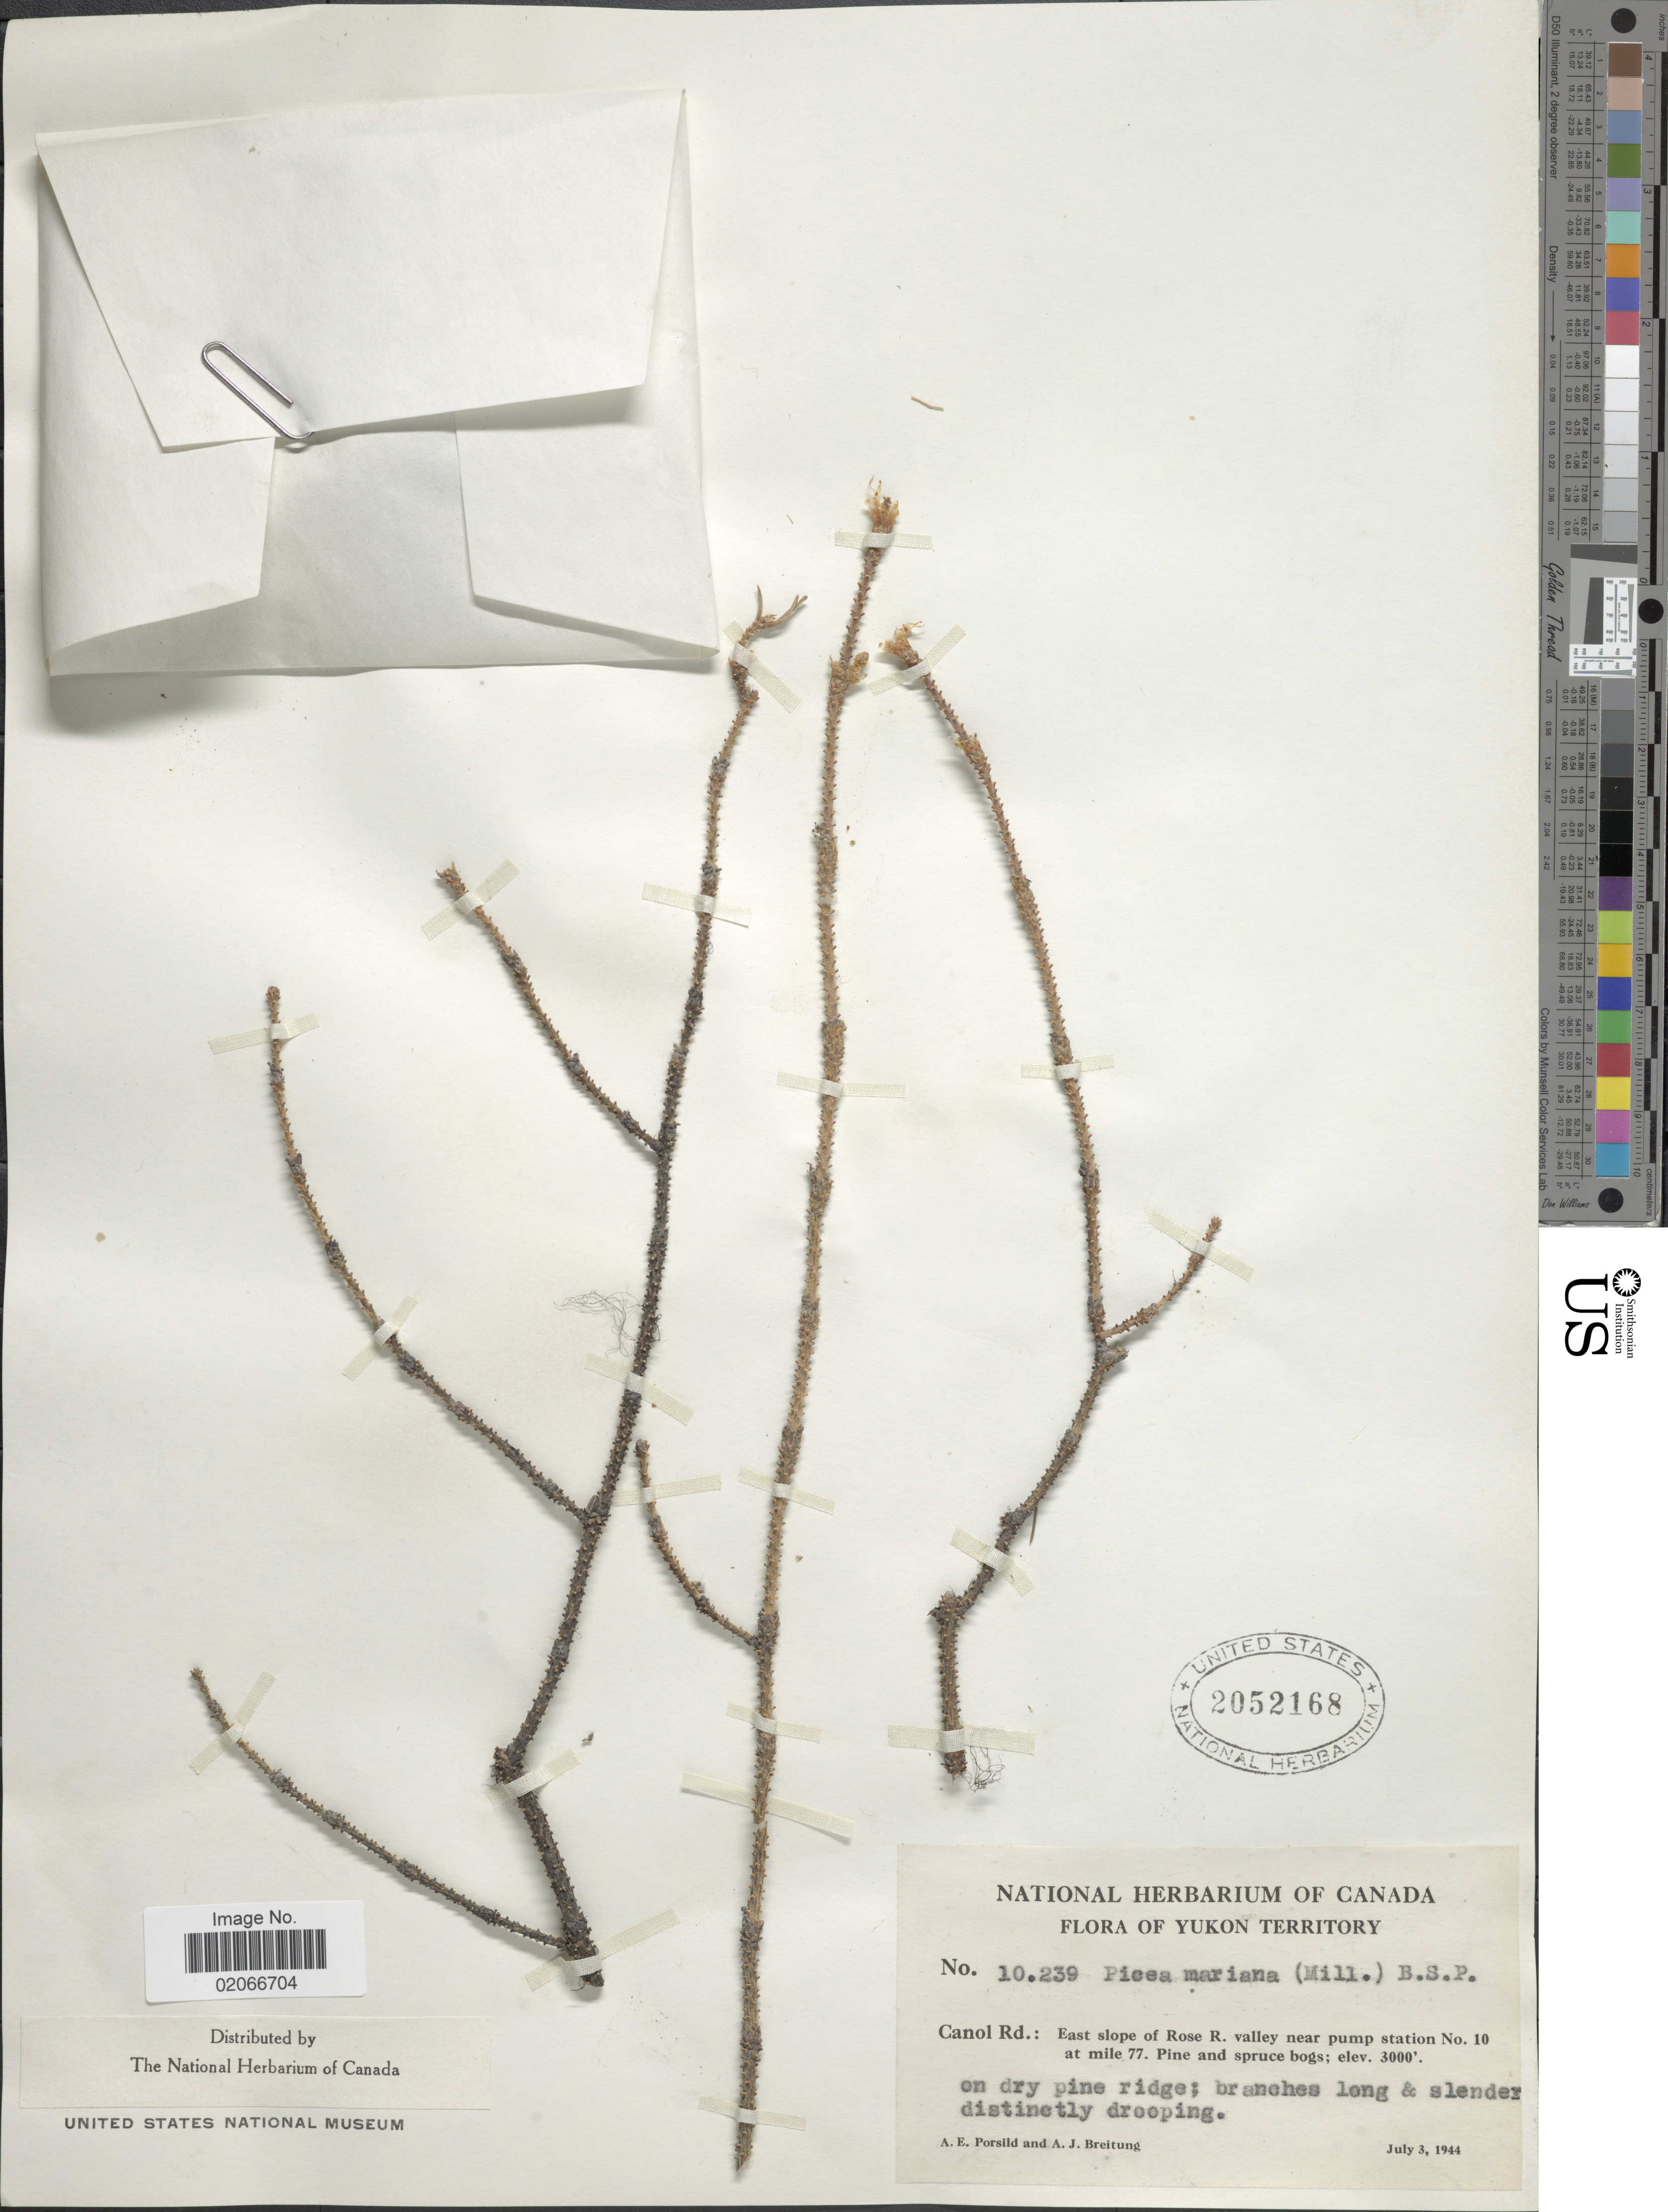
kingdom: Plantae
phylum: Tracheophyta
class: Pinopsida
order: Pinales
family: Pinaceae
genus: Picea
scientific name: Picea mariana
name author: (Mill.) Britton, Stearns & Poggenb.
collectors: A. E. Porsild & A. Breitung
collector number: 10239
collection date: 1944-07-03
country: Canada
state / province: Yukon Territory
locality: Canol Rd., East slope of Rose R. valley near pump station no 10 at mile 77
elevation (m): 914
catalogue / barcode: US 2052168